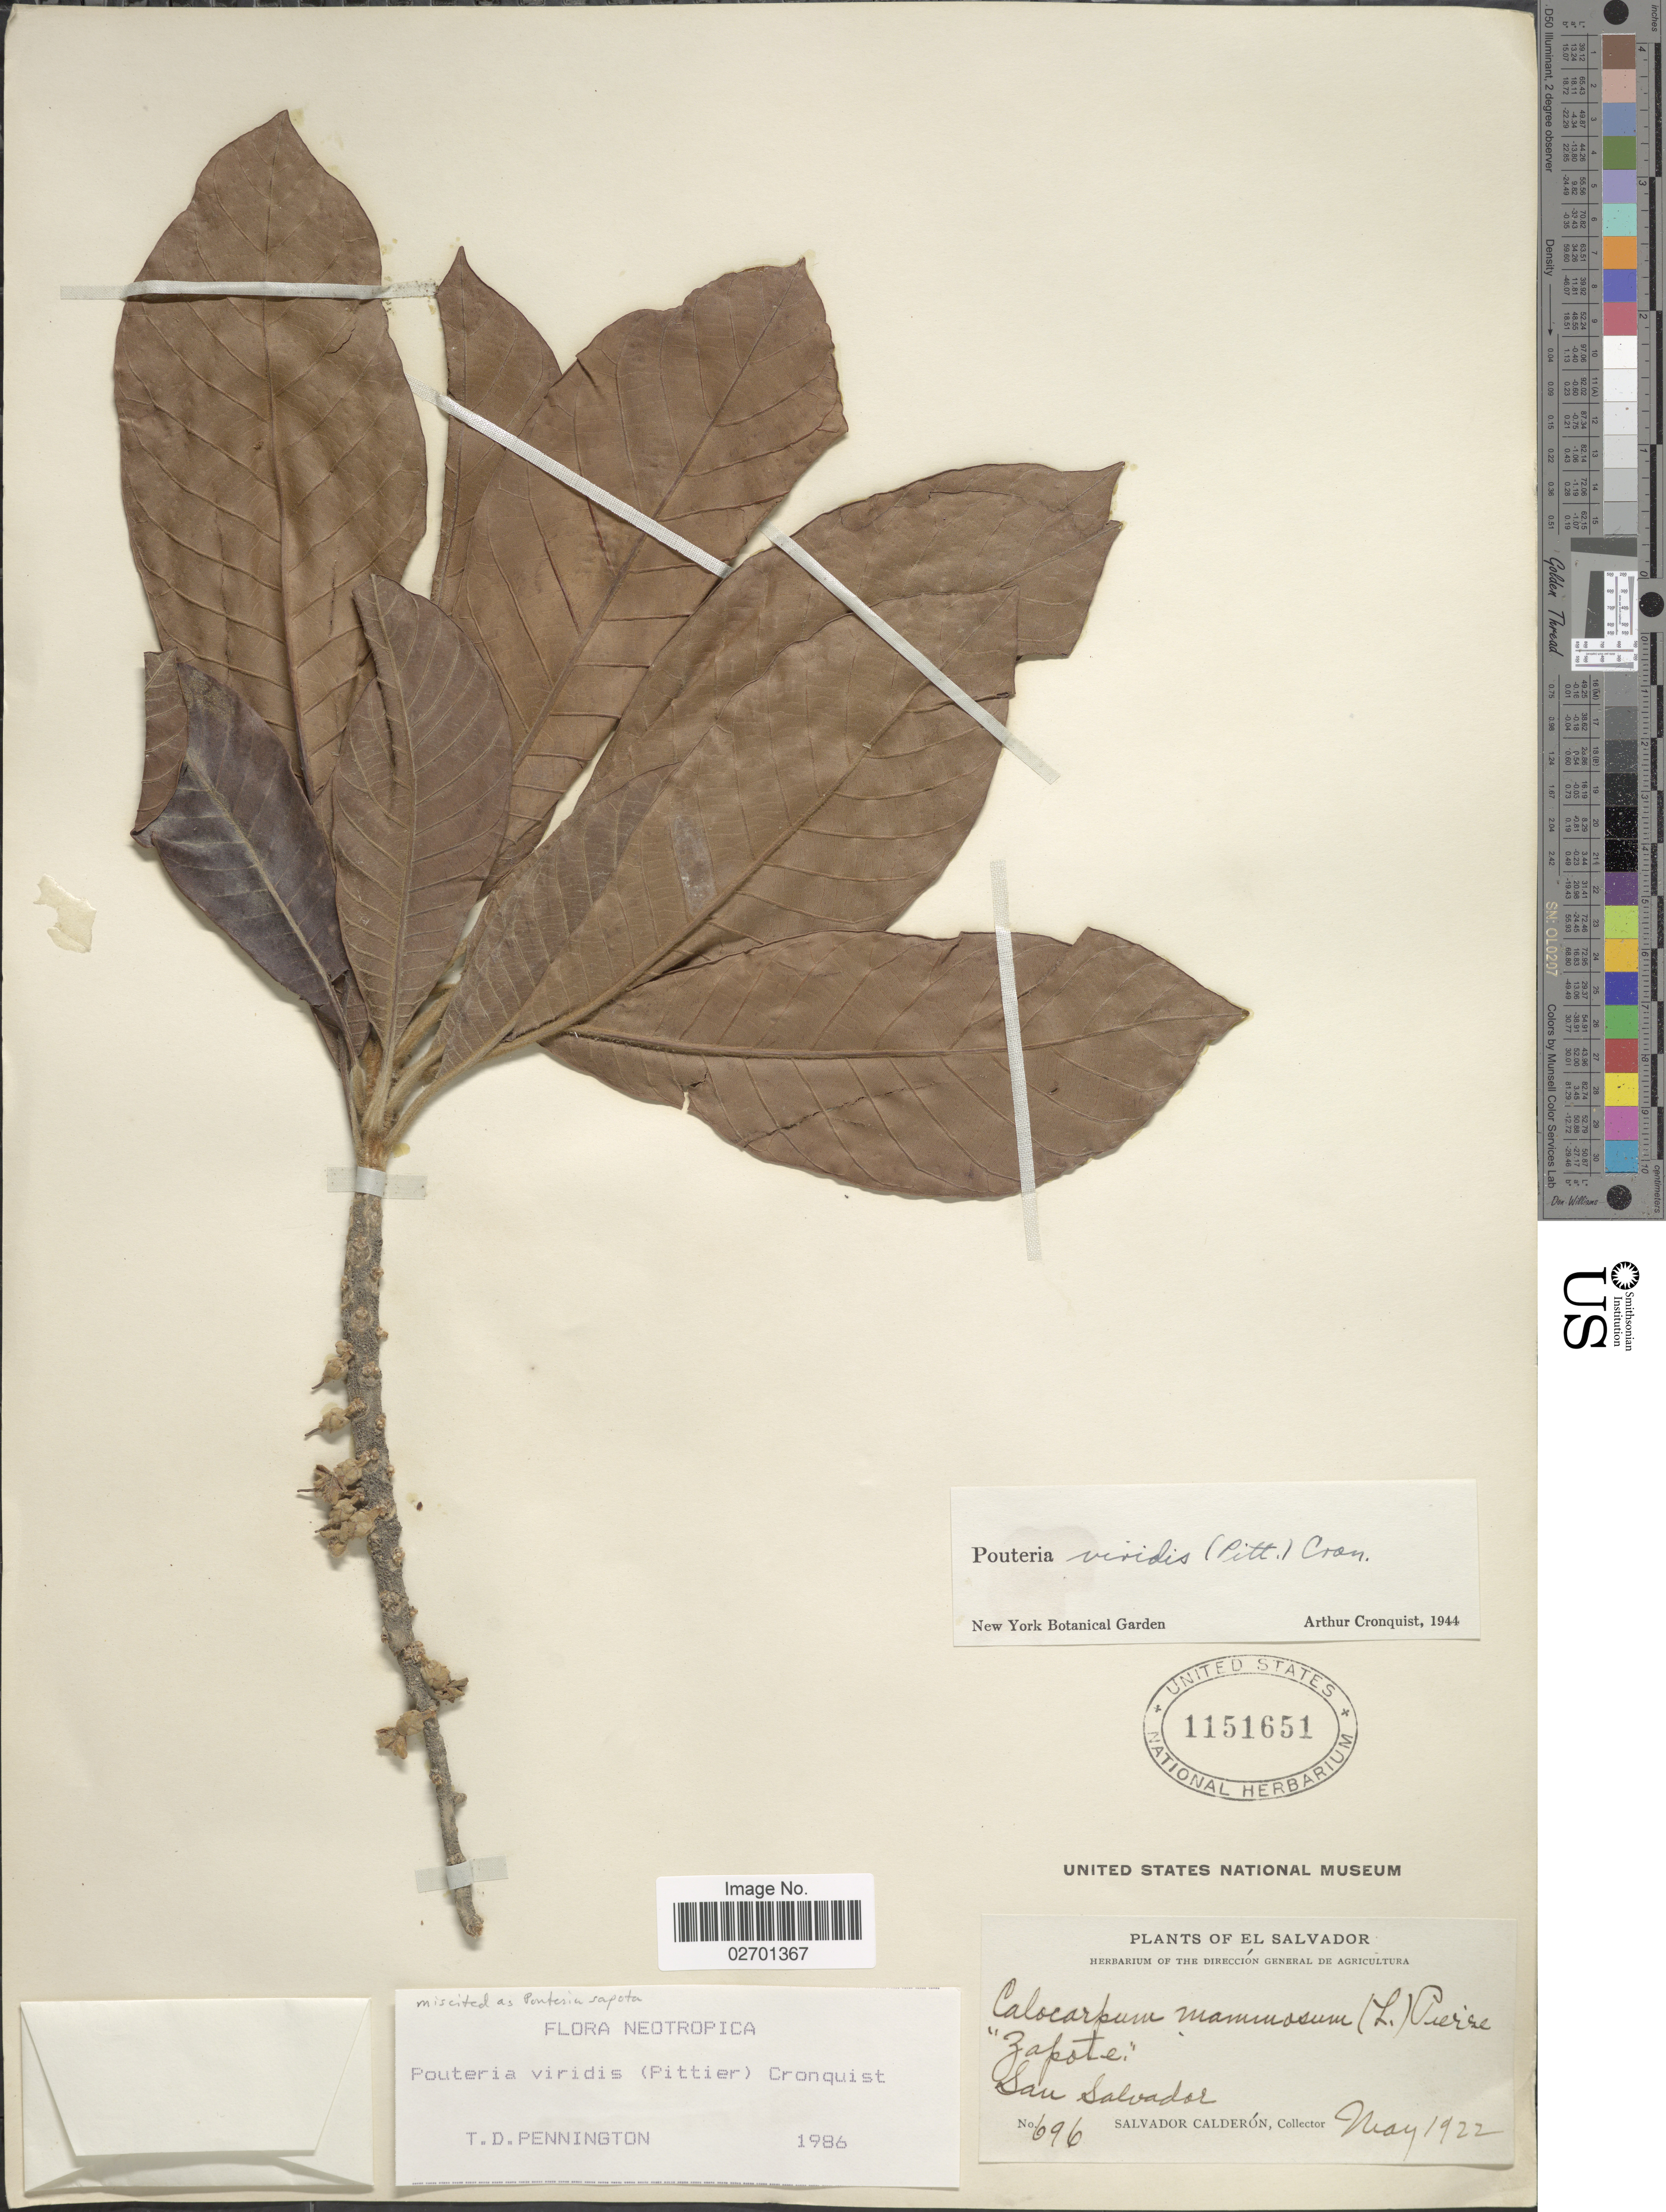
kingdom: Plantae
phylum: Tracheophyta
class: Magnoliopsida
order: Ericales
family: Sapotaceae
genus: Pouteria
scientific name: Pouteria viridis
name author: (Pittier) Cronq.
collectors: S. Calderón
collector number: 696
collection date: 1922-05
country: El Salvador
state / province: San Salvador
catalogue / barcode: US 1151651